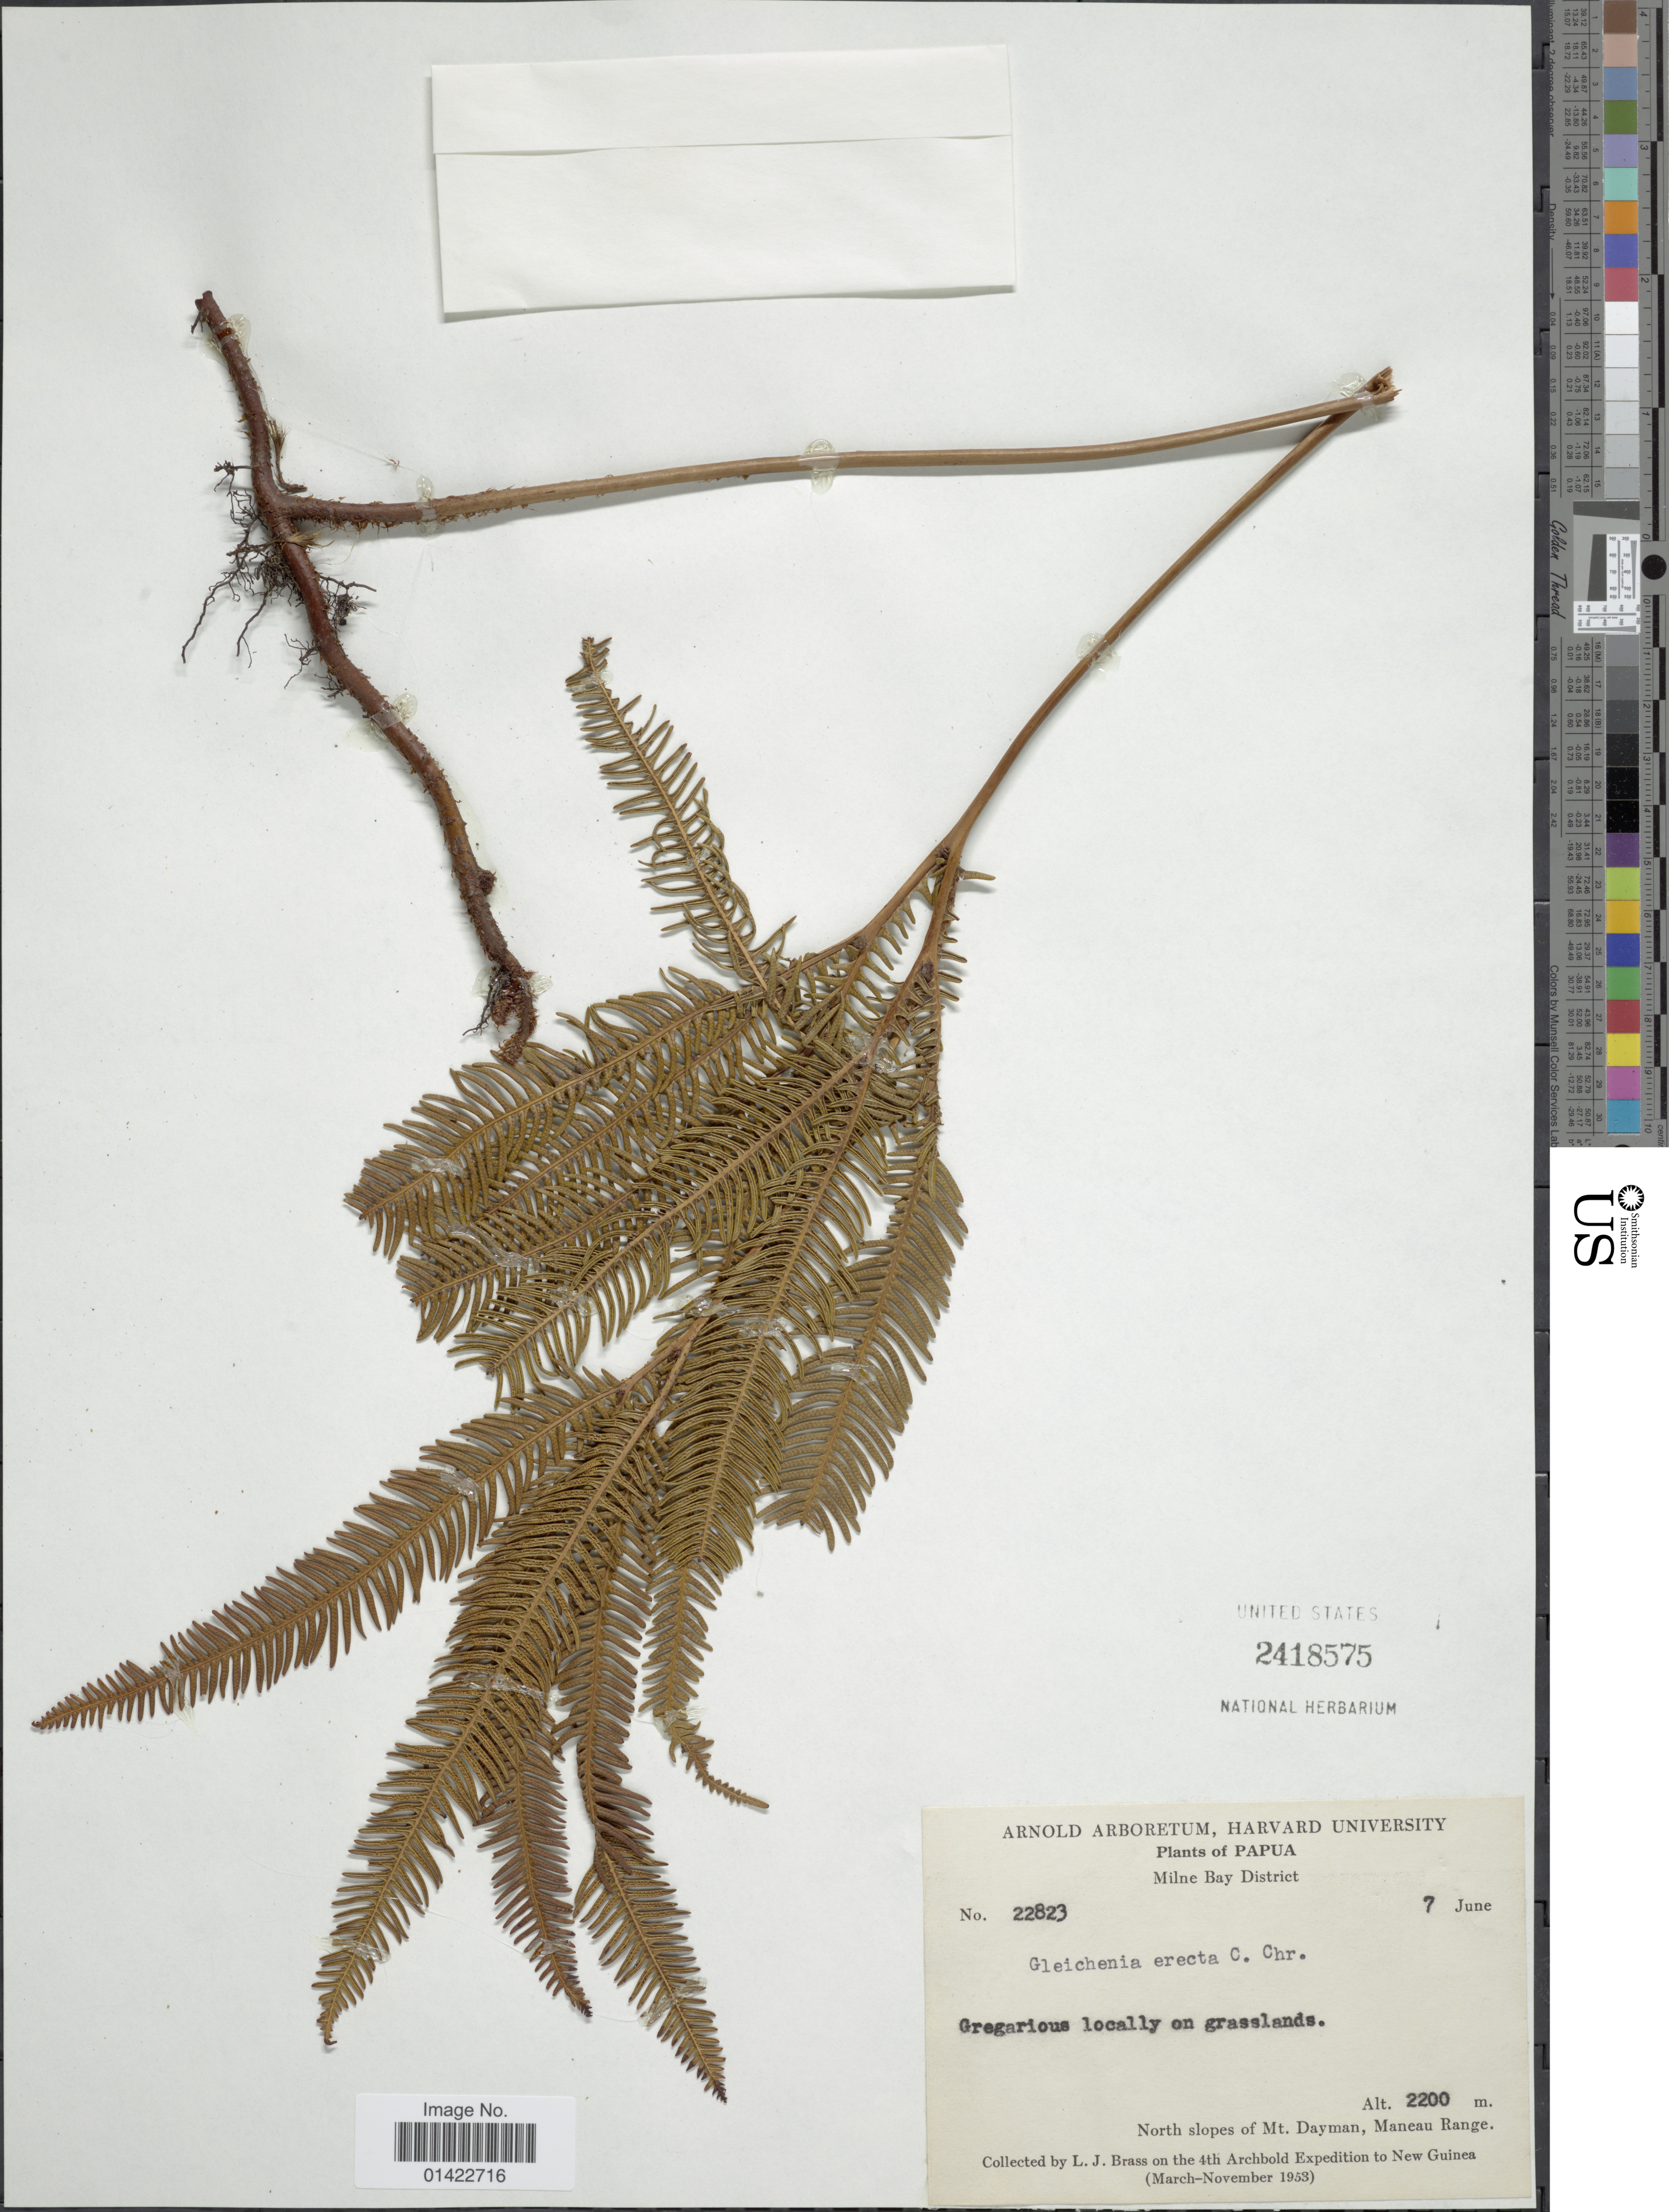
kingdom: Plantae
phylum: Tracheophyta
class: Polypodiopsida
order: Gleicheniales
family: Gleicheniaceae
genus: Sticherus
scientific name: Sticherus erectus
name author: (C. Chr.) Copel.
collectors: L. J. Brass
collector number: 22823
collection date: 1953-06-07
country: Papua New Guinea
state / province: Milne Bay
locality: Milne Bay District. Gregarious locally on grasslands. North slopes of Mt. Dayman, Maneau Range.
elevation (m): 2200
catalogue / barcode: US 2418575